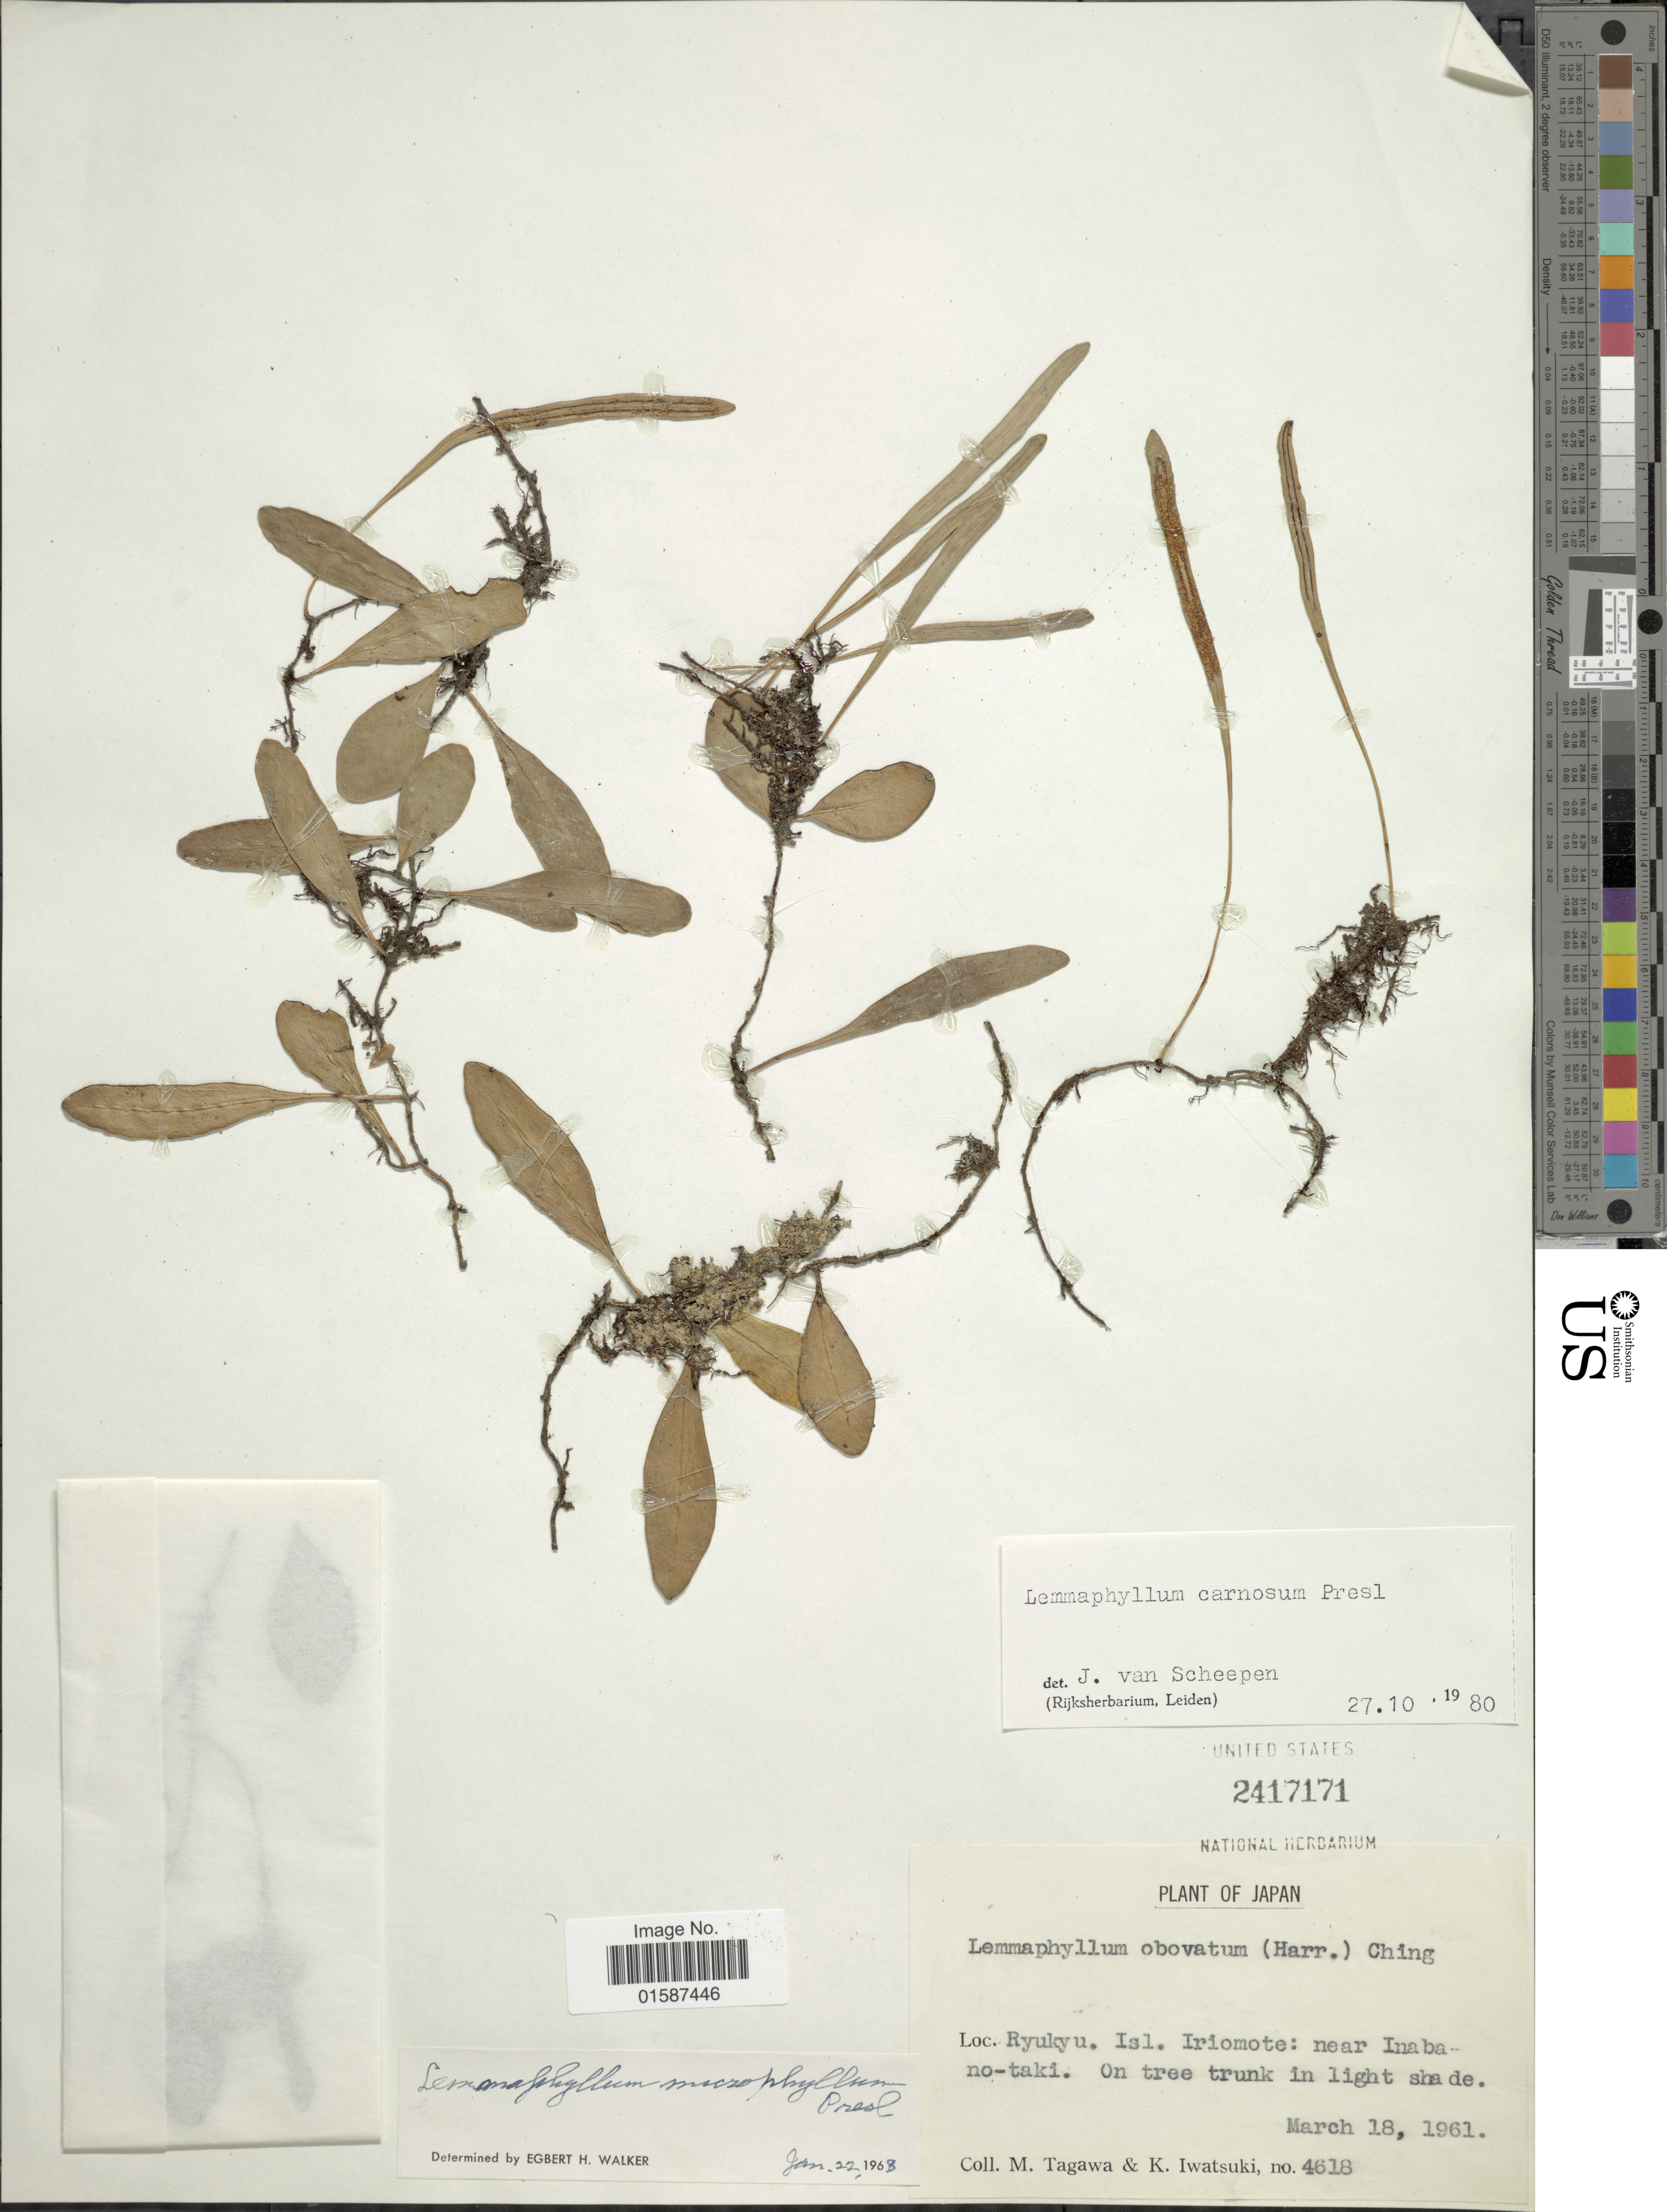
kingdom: Plantae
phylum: Tracheophyta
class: Polypodiopsida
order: Polypodiales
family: Polypodiaceae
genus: Lemmaphyllum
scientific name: Lemmaphyllum carnosum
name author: (J. Sm. ex Hook.) C. Presl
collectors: M. Tagawa & K. Iwatsuki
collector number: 4618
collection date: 1961-03-18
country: Japan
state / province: Okinawa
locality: Ryukyu, Isl. Iriomote: near Inaba-no-taki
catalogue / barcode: US 2417171